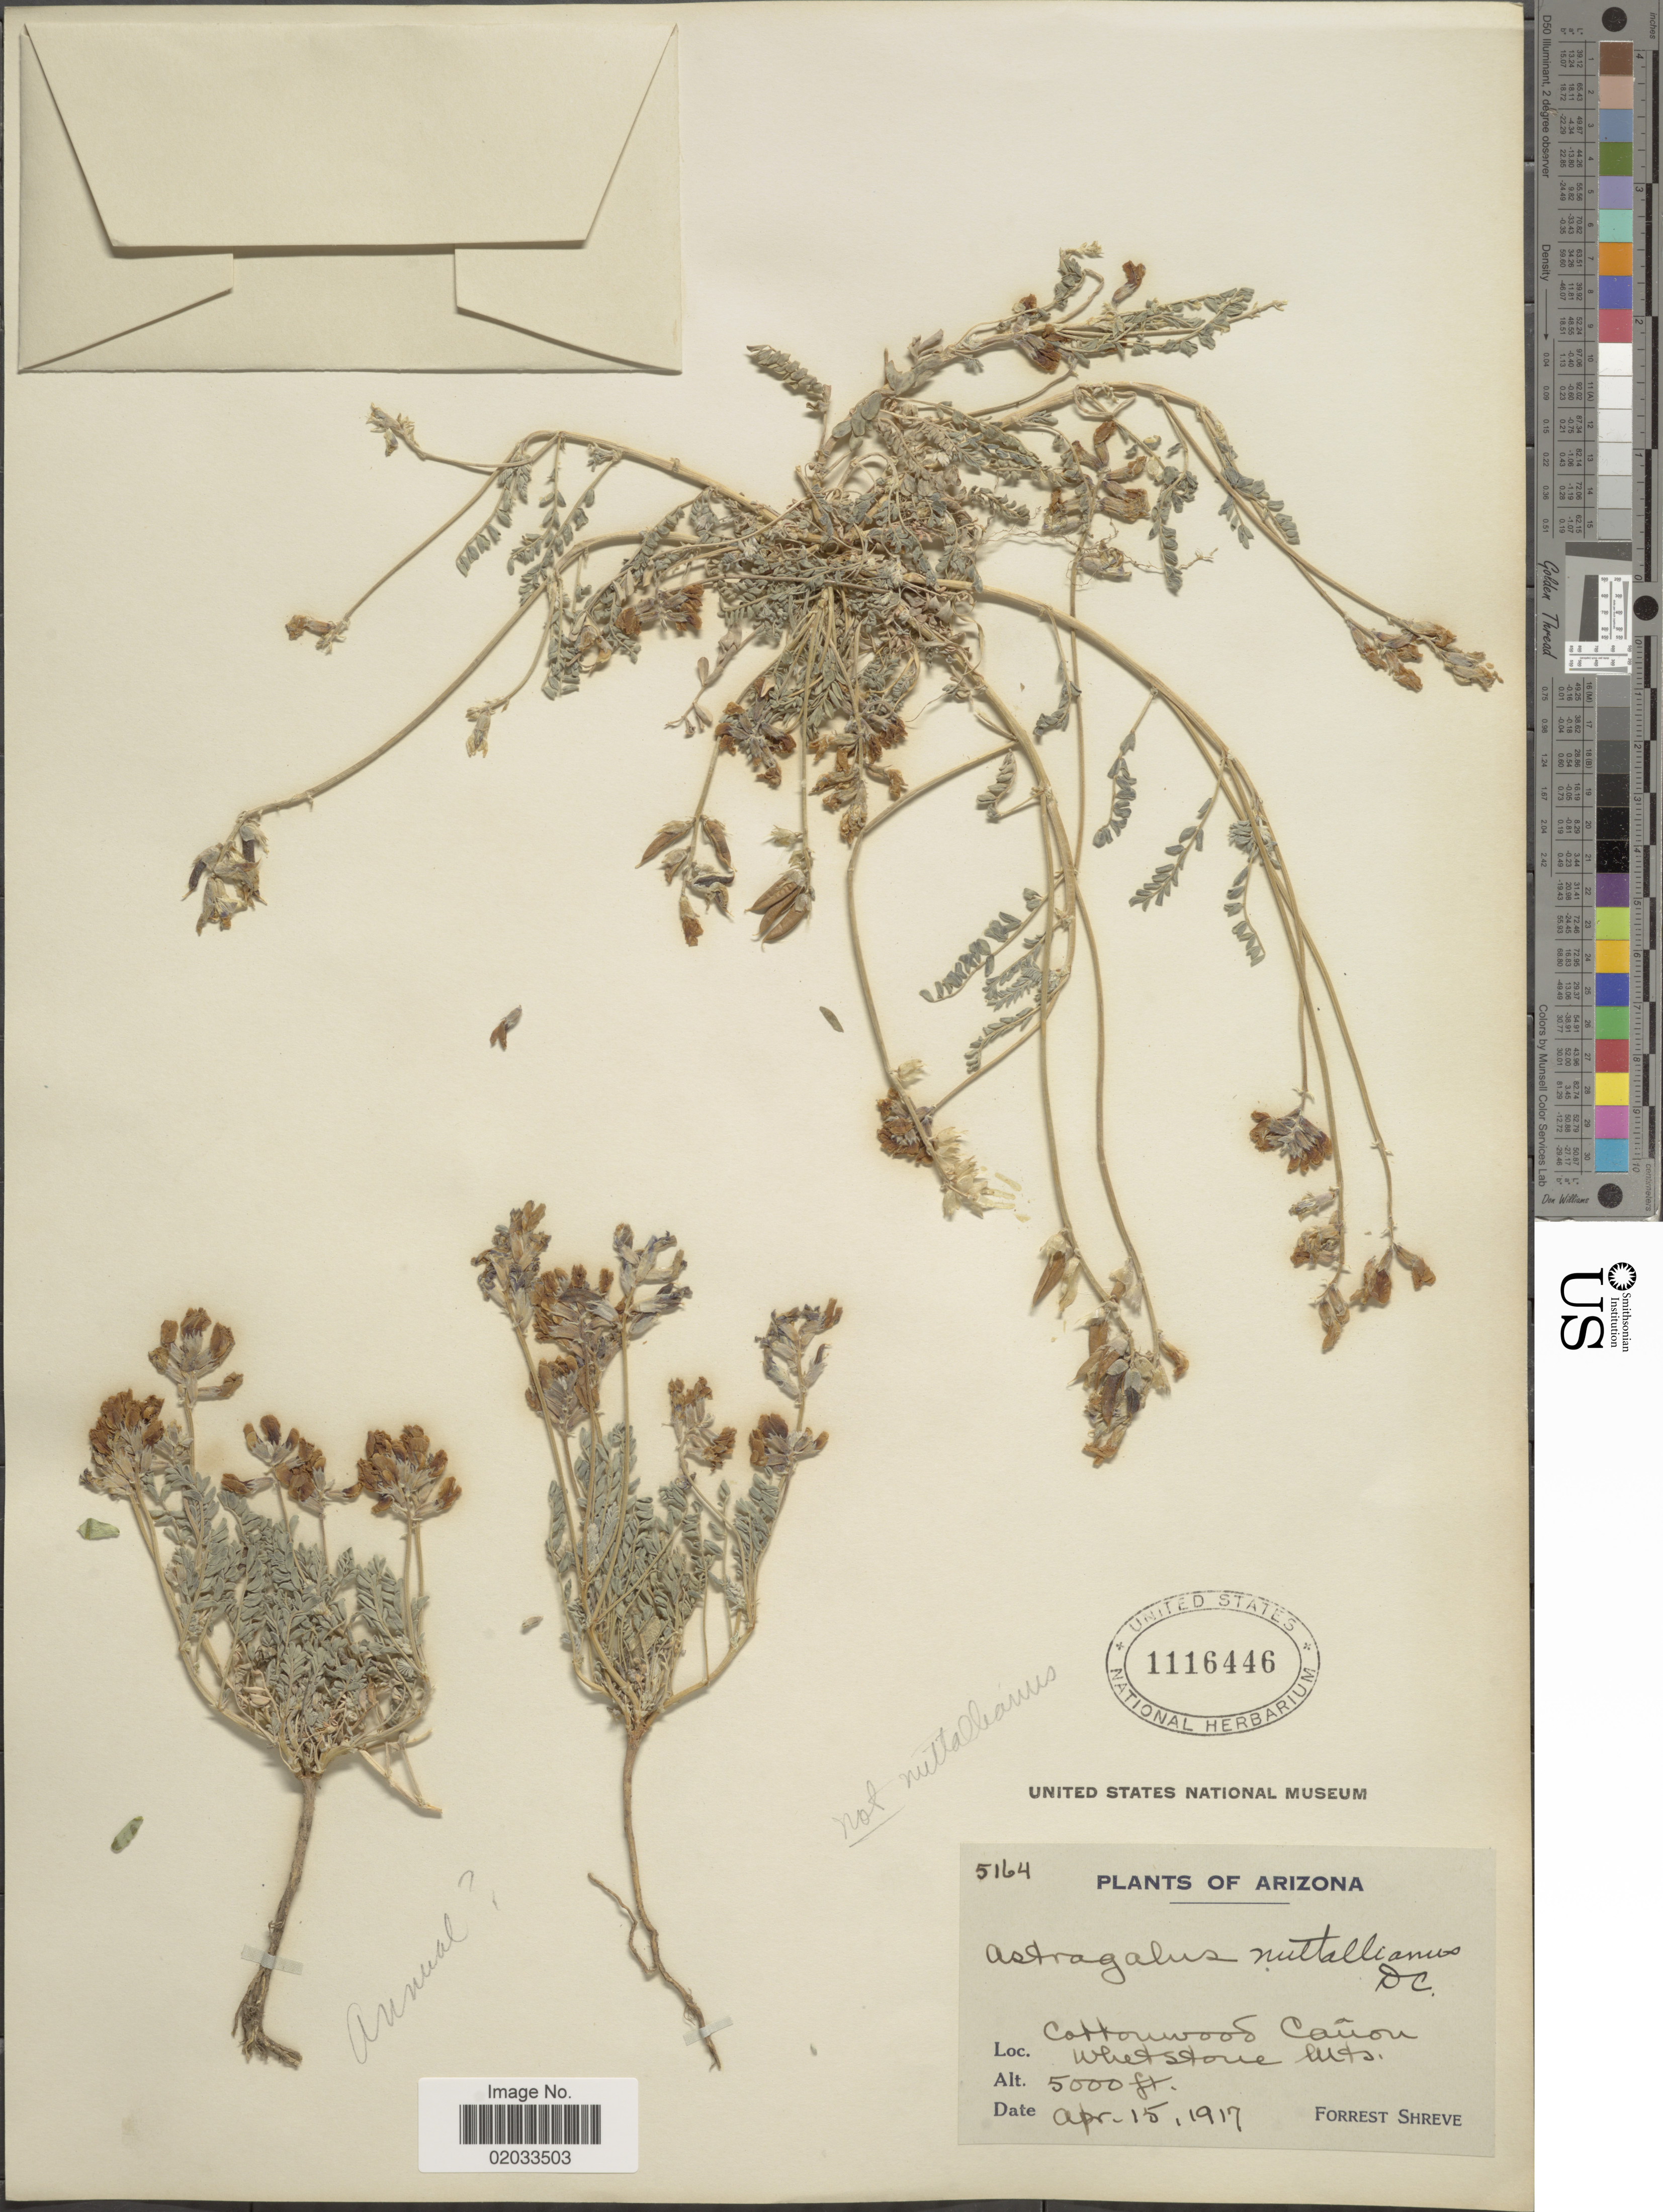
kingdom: Plantae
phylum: Tracheophyta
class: Magnoliopsida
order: Fabales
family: Fabaceae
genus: Astragalus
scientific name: Astragalus emoryanus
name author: (Rydb.) Cory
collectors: F. Shreve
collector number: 5164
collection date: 1917-04-15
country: United States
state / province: Arizona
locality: Cottonwood Canon, Whet Stone Mts.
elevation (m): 1524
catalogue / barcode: US 1116446